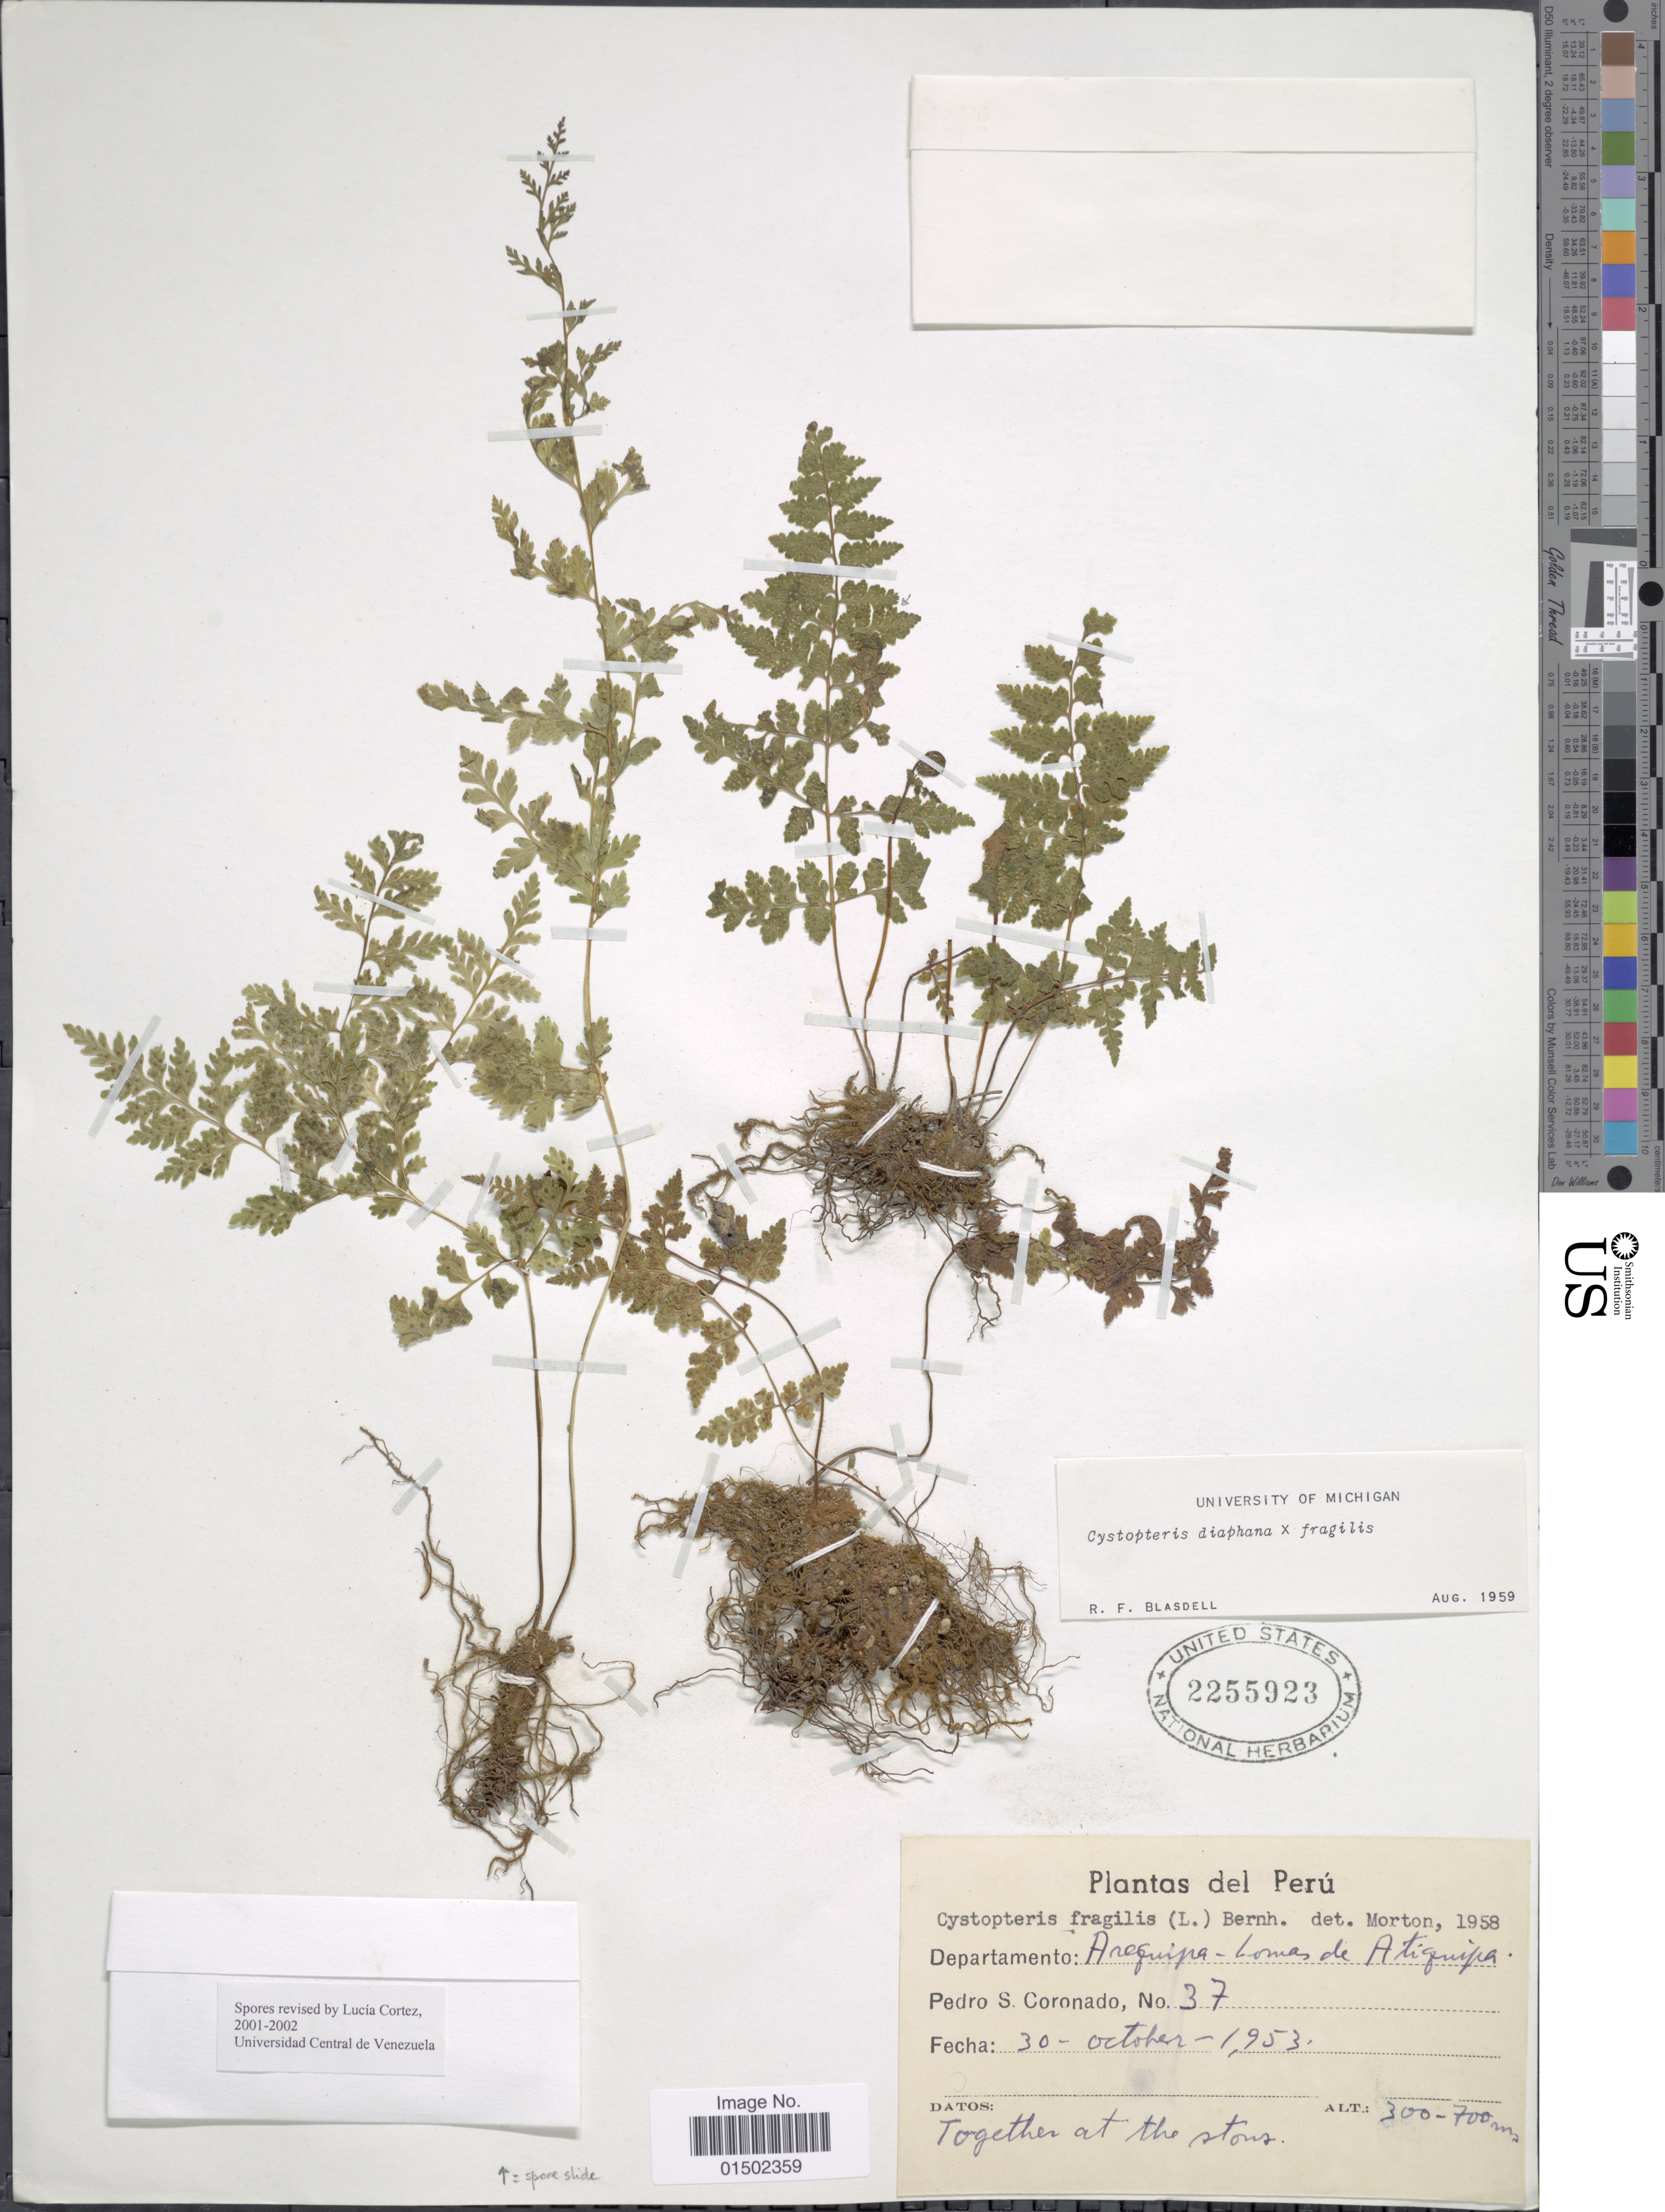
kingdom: Plantae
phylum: Tracheophyta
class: Polypodiopsida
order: Polypodiales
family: Cystopteridaceae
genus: Cystopteris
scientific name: Cystopteris diaphana x C. fragilis (L.) Bernh.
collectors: P. Coronado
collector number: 37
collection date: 1953-10-30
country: Peru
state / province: Arequipa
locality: Lomas de Atiquipa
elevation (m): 300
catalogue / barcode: US 2255923